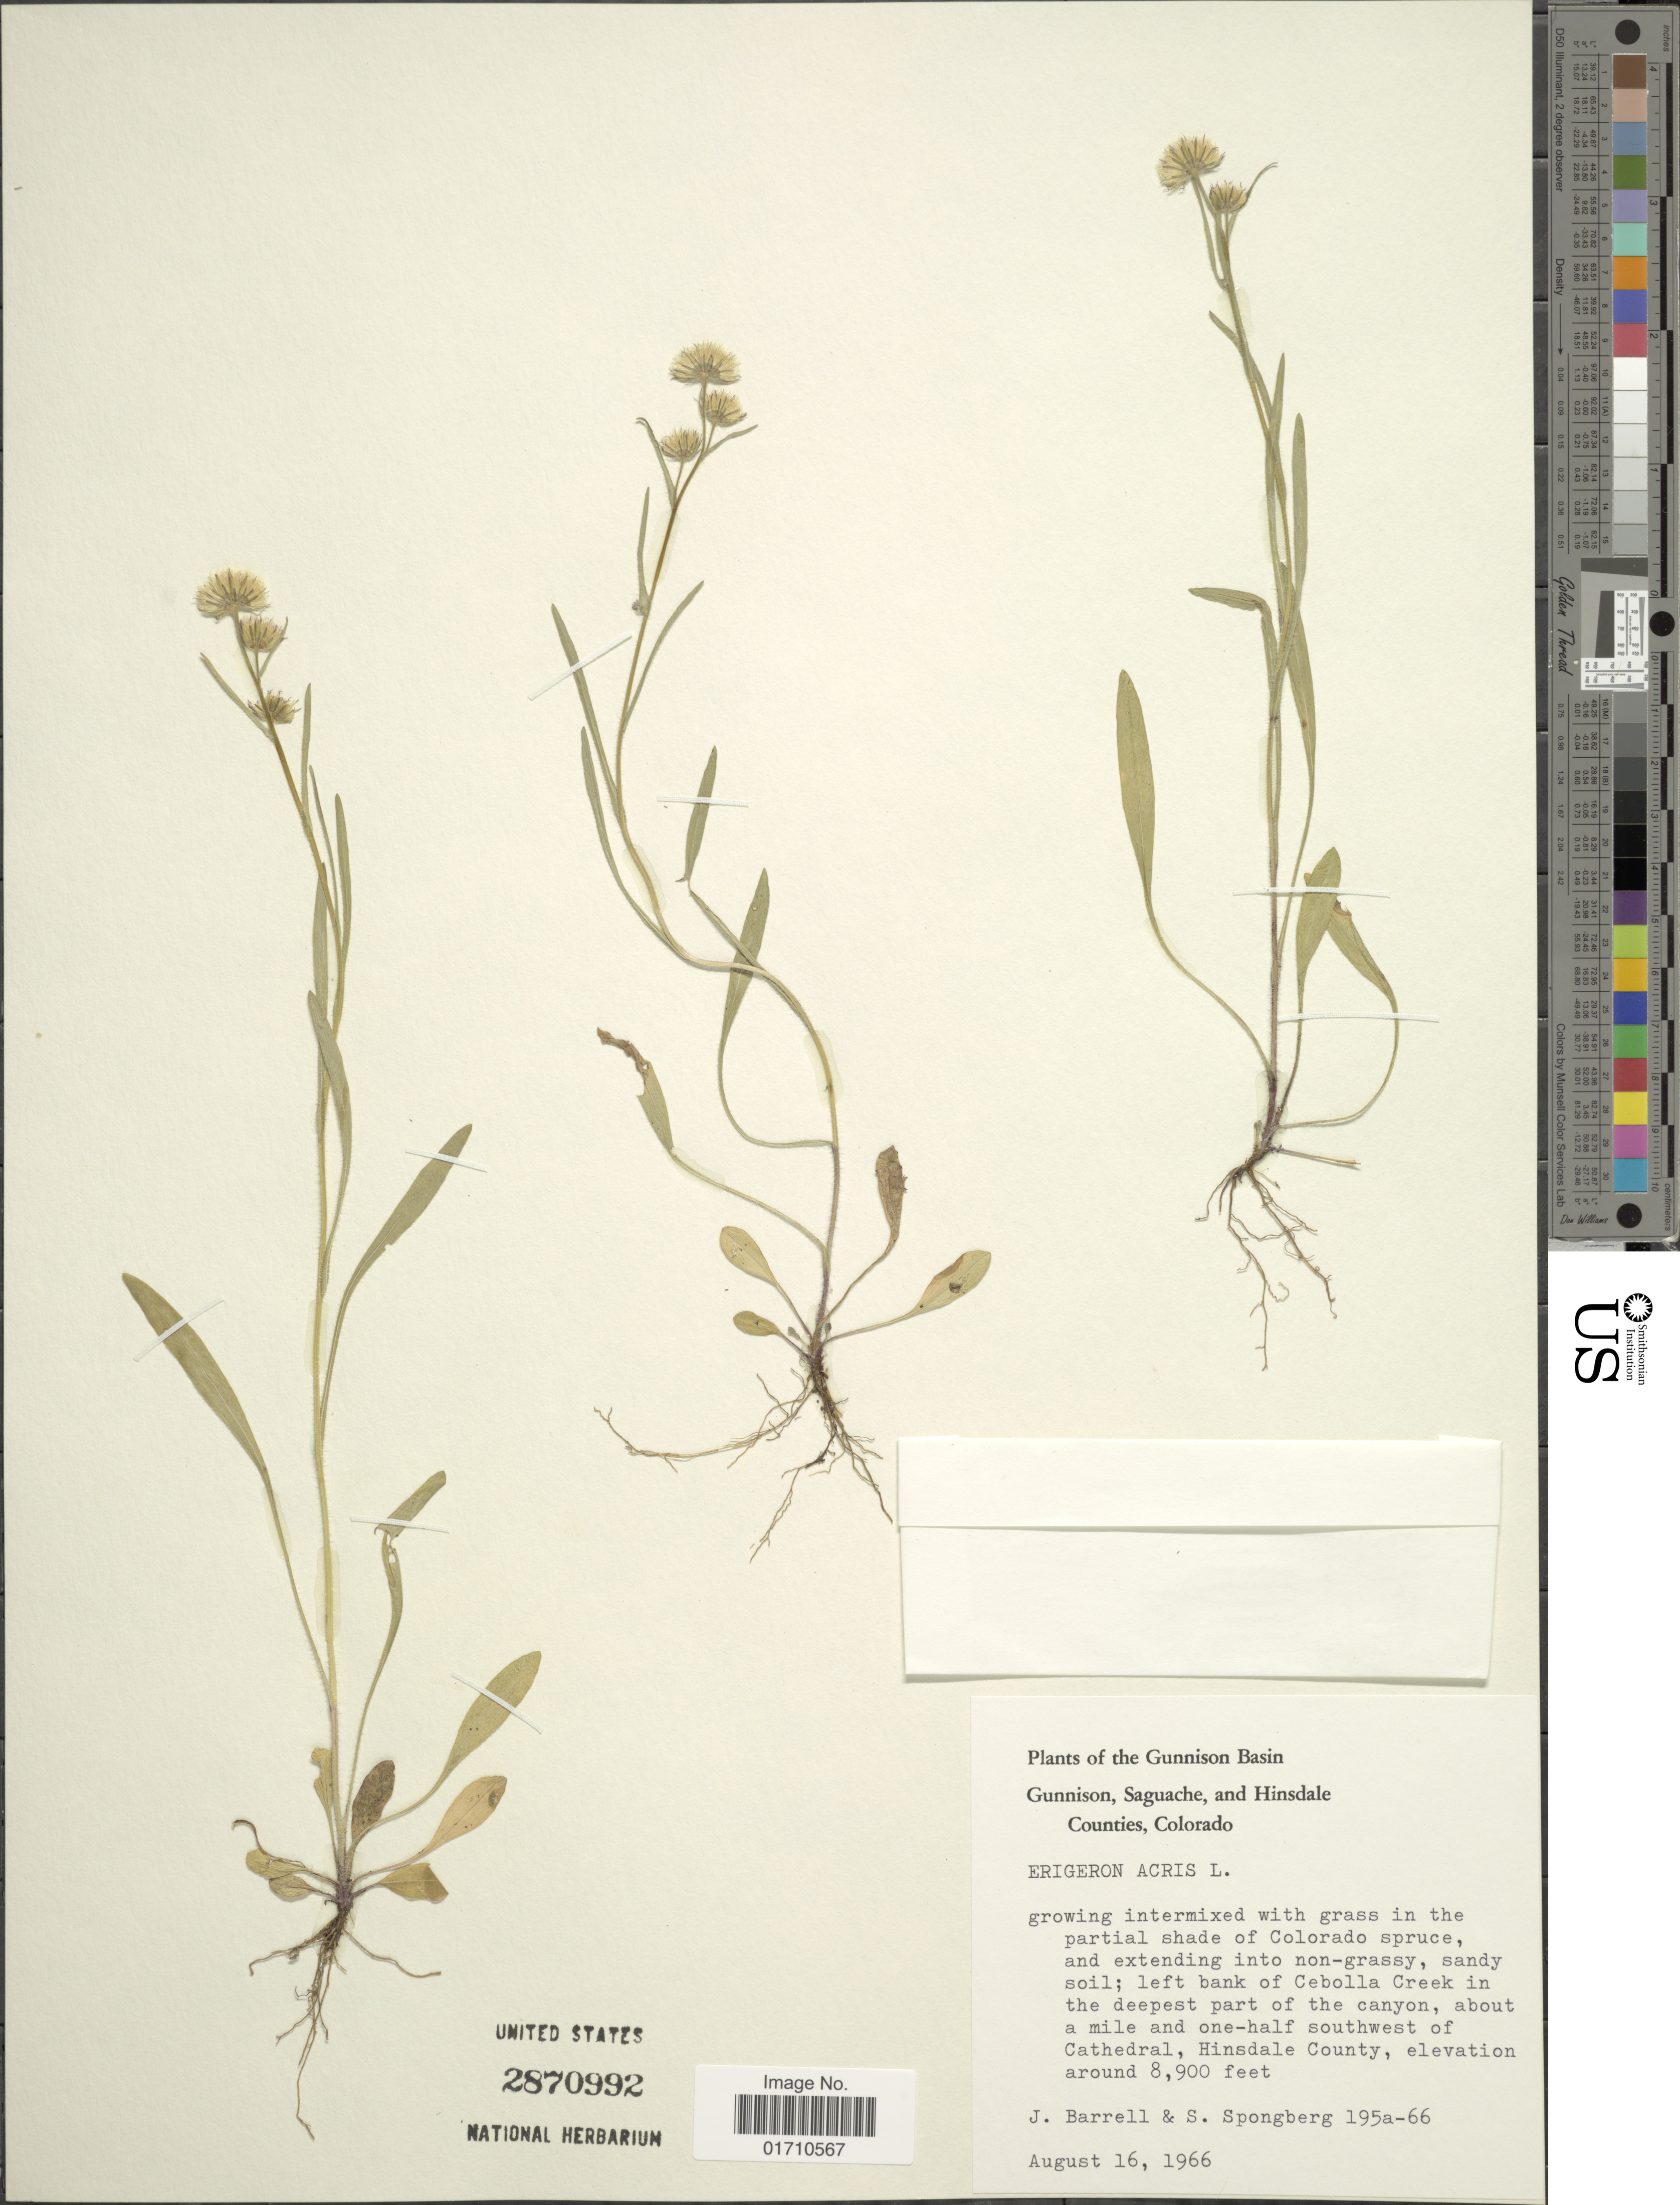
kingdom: Plantae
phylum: Tracheophyta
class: Magnoliopsida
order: Asterales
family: Asteraceae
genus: Erigeron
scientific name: Erigeron acris var. debilis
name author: A. Gray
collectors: J. Barrell & S. A.Spongberg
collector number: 195a-66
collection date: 1966-08-16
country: United States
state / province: Colorado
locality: The Gunnison Basin Gunnison, Saguache, and Hinsdale Counties, left bank of Cebolla Creek in the deepest part of the canyon, about a mile and one-half southwest of Cathedral, Hinsdale County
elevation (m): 2713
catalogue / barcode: US 2870992